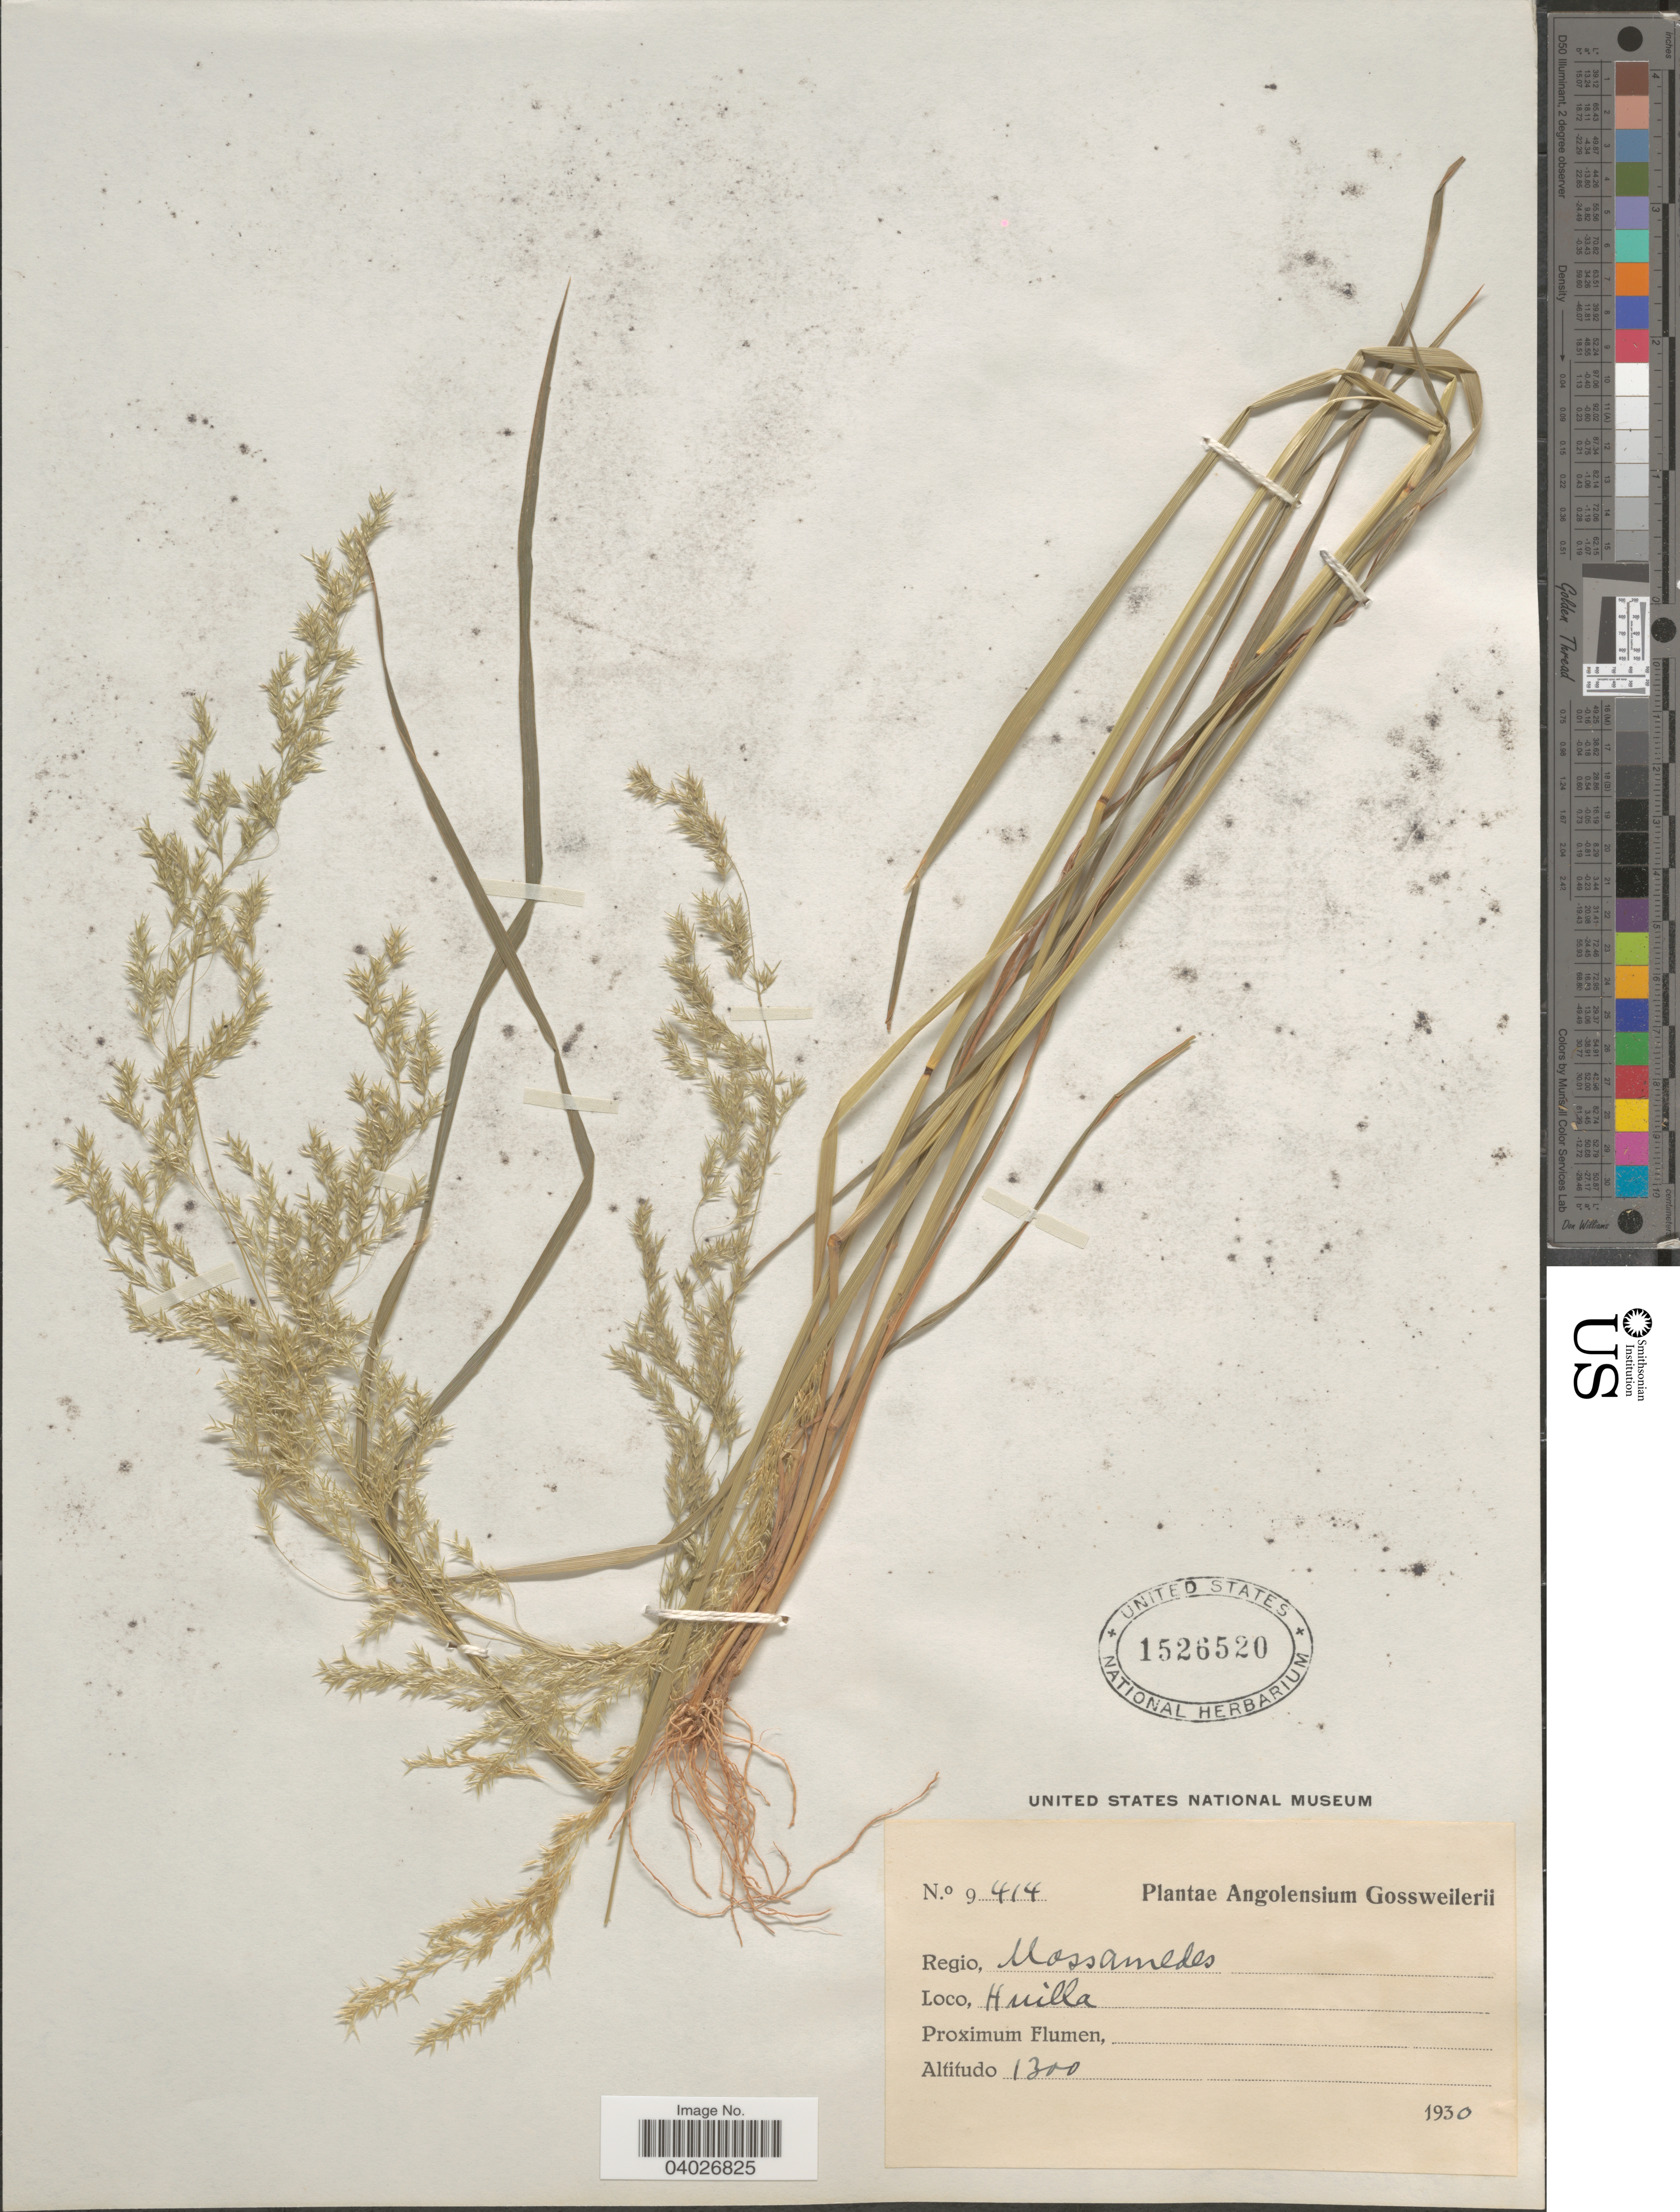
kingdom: Plantae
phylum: Tracheophyta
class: Liliopsida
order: Poales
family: Poaceae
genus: Agrostis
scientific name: Agrostis sp.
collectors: -. Gossweiler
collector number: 9414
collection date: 1930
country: Angola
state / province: Huila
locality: Huilla.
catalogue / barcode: US 1526520